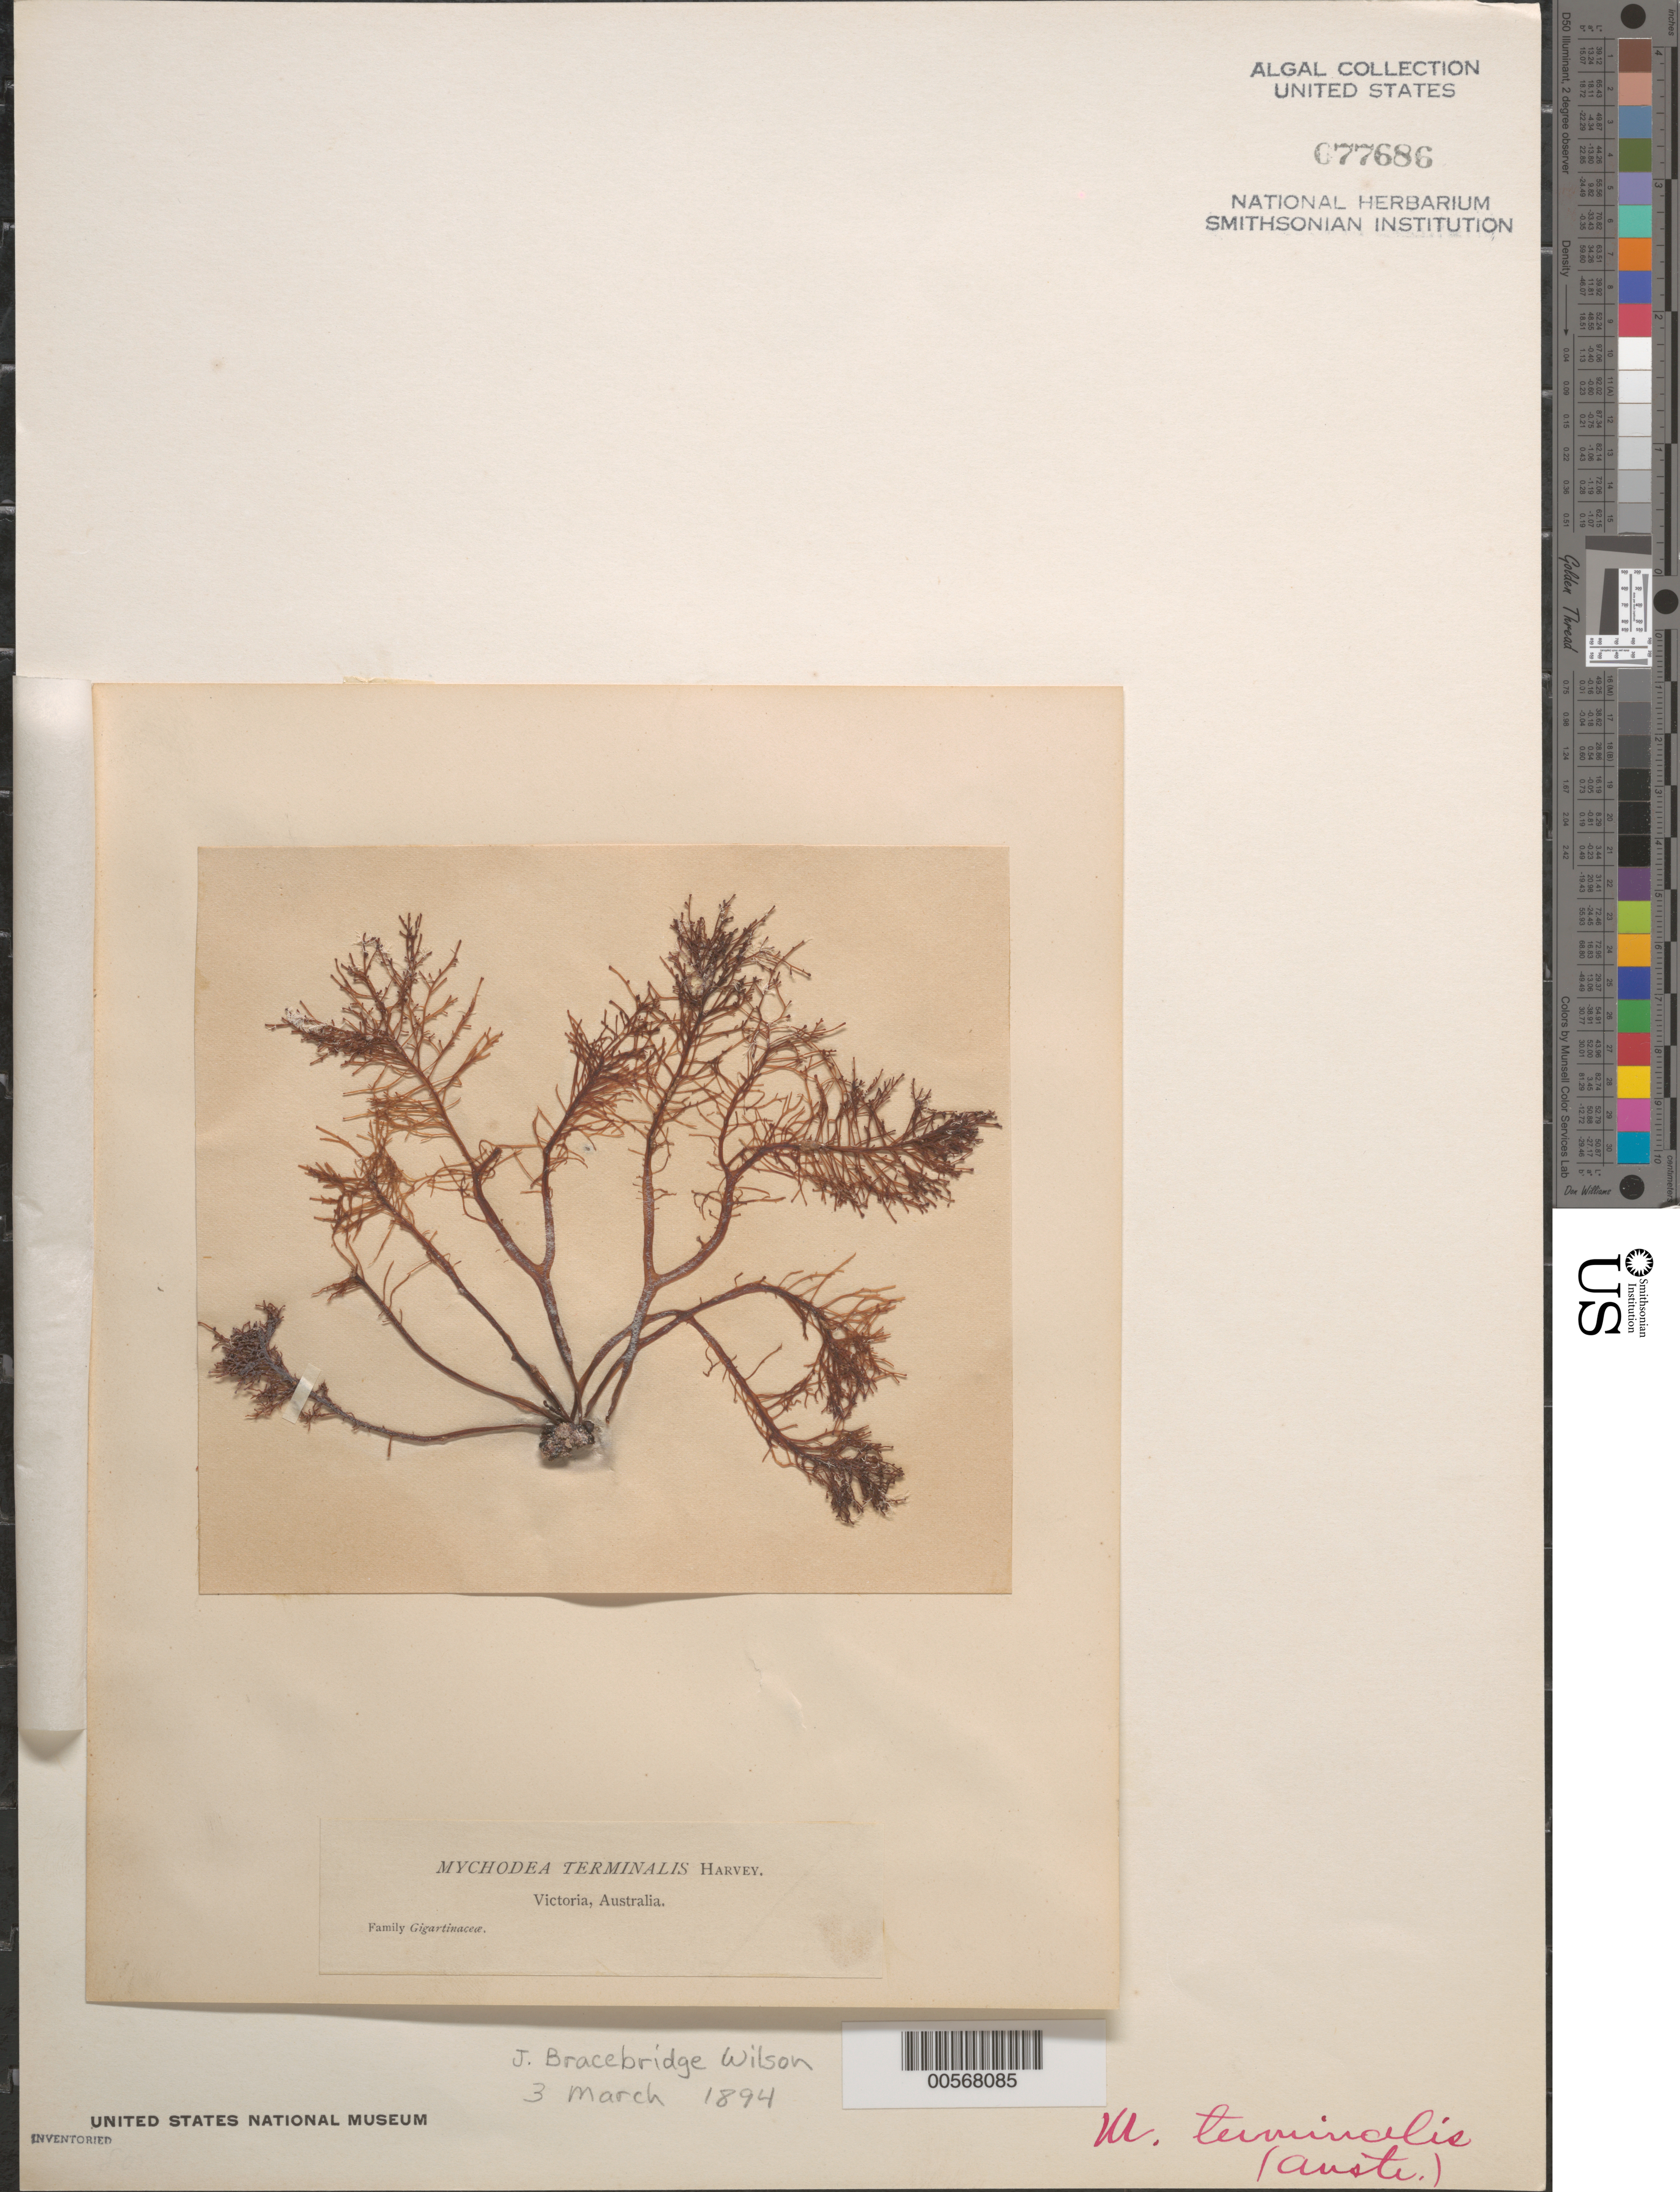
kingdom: Plantae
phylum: Rhodophyta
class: Florideophyceae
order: Gigartinales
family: Mychodeaceae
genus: Mychodea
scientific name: Mychodea terminalis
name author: Harv.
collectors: J. B. Wilson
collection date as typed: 03 Mar 1894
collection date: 1894-03-03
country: Australia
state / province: Victoria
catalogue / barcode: US 77686